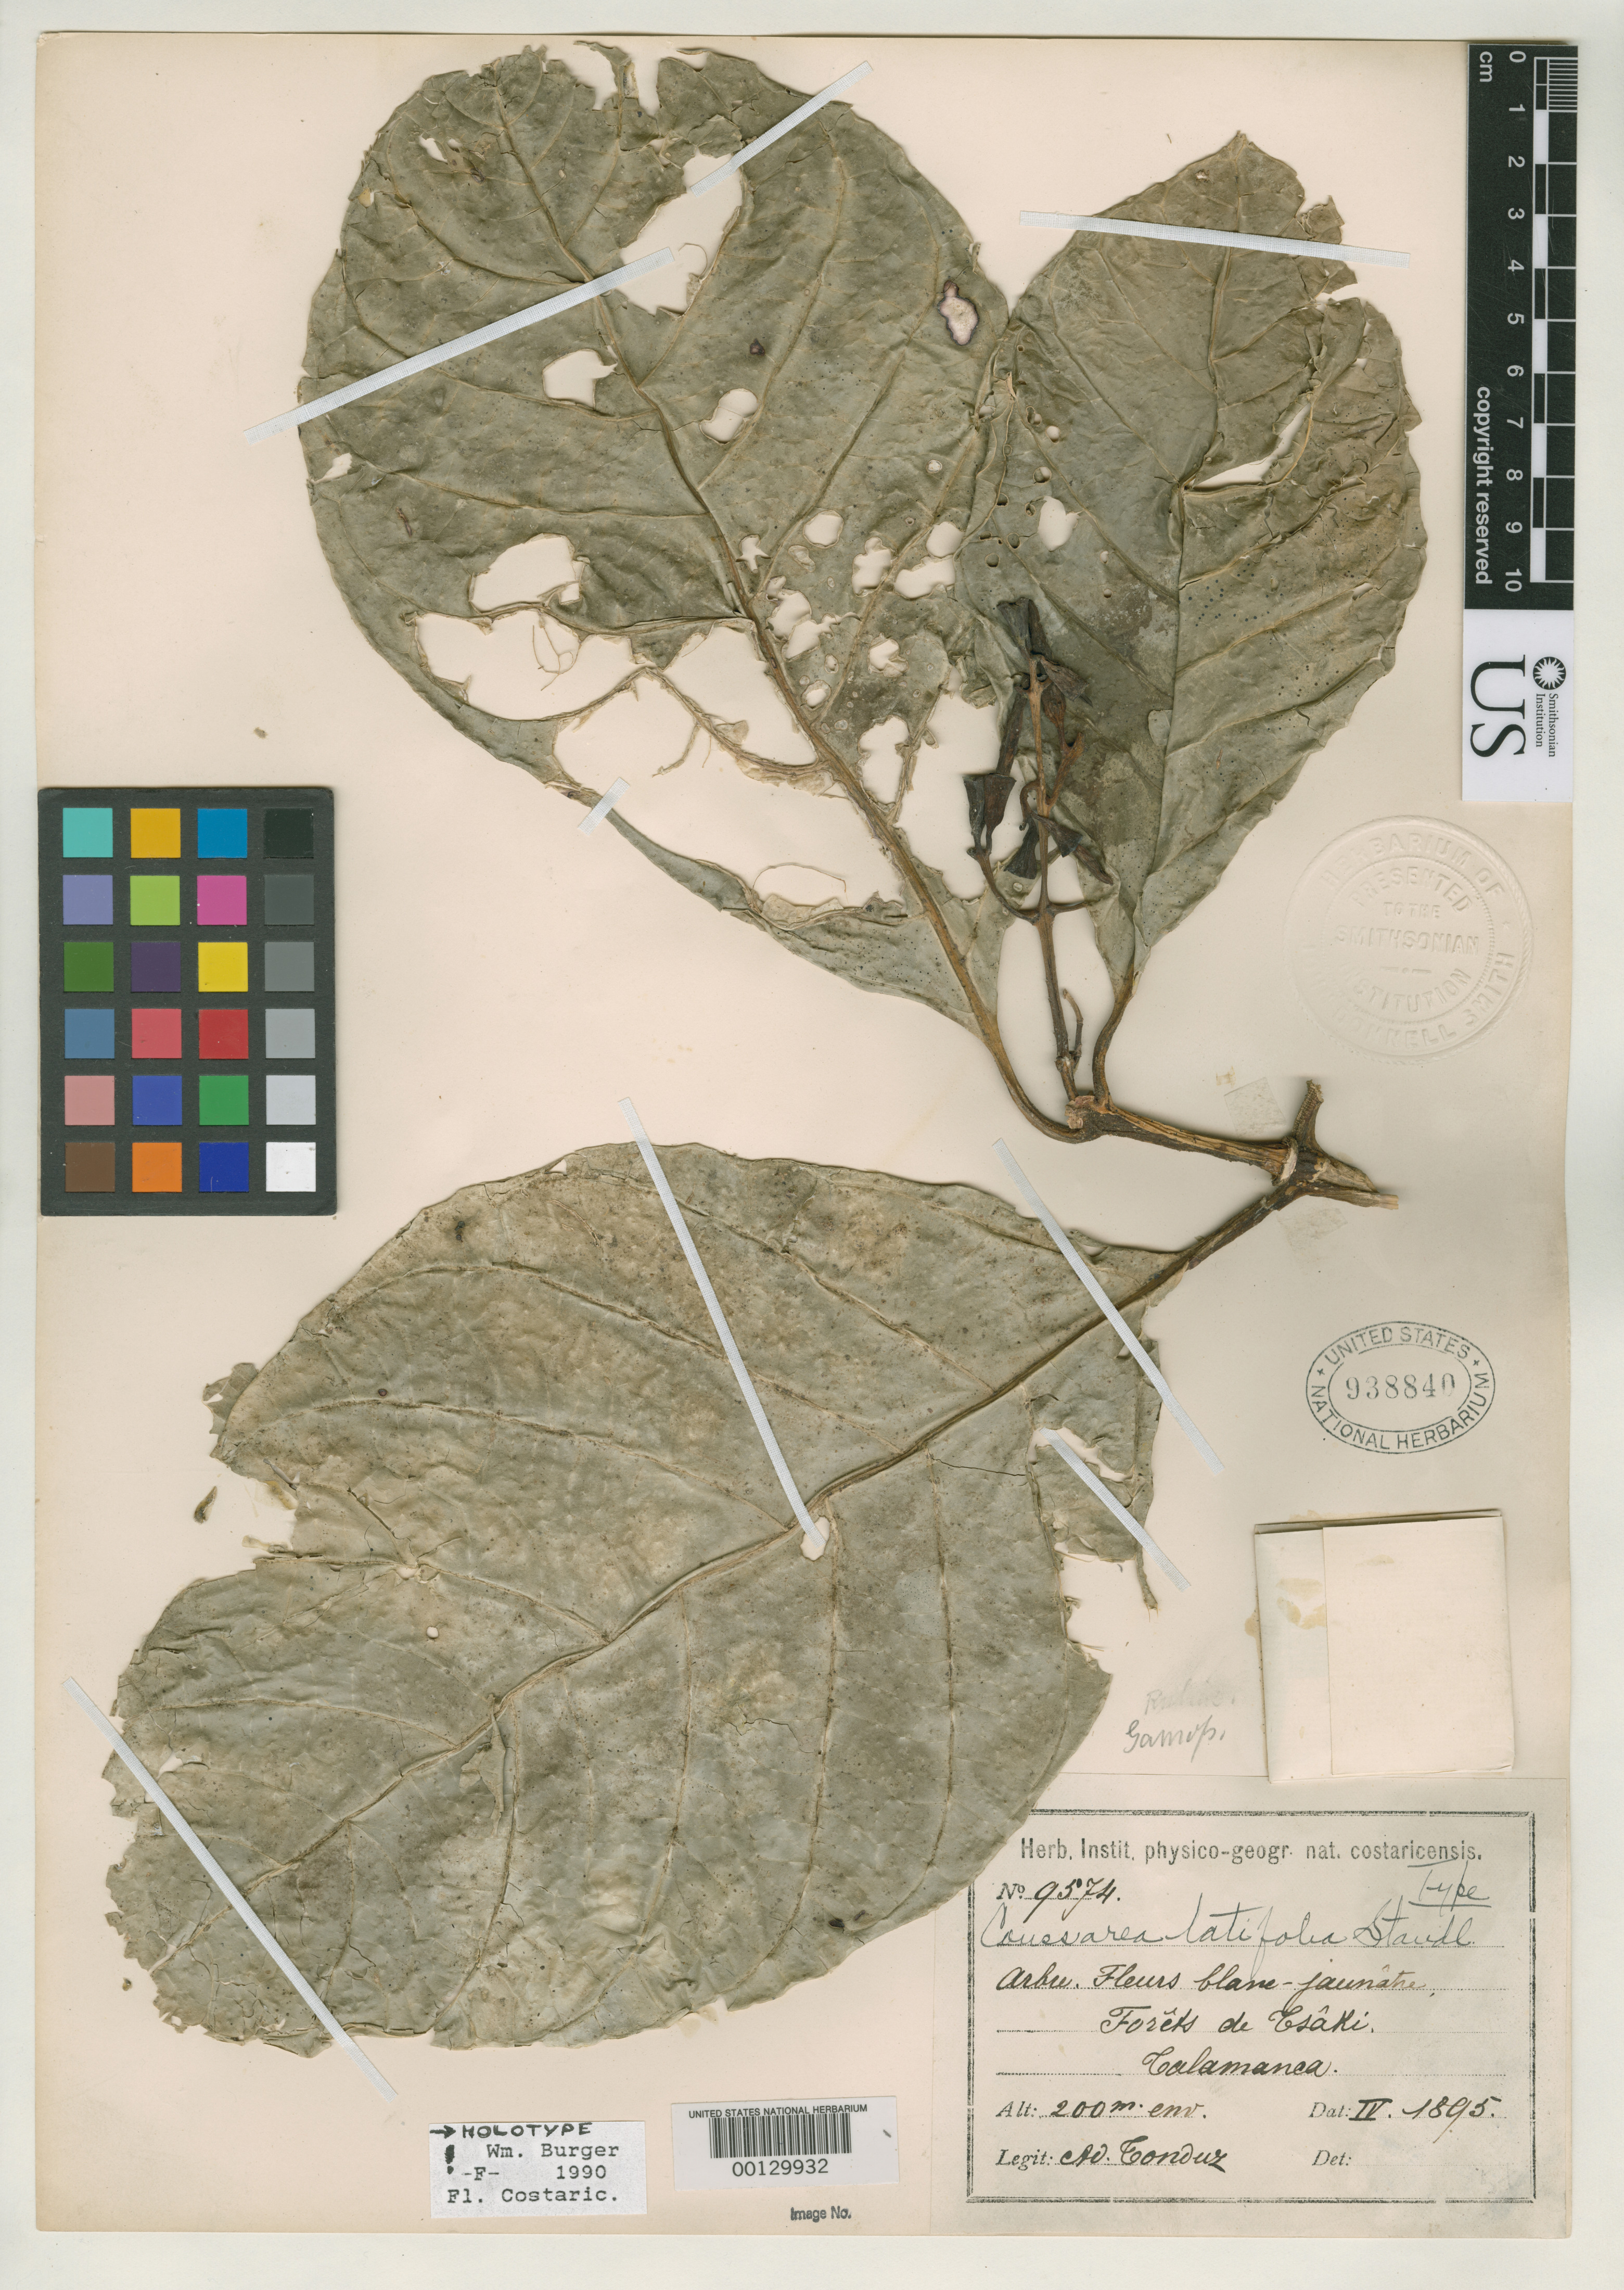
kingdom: Plantae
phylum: Tracheophyta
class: Magnoliopsida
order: Gentianales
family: Rubiaceae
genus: Coussarea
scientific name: Coussarea latifolia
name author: Standl.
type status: Holotype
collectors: A. Tonduz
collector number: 9574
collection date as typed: Apr 1895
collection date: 1895-04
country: Costa Rica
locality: Talamanca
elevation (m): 200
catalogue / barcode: US 938840